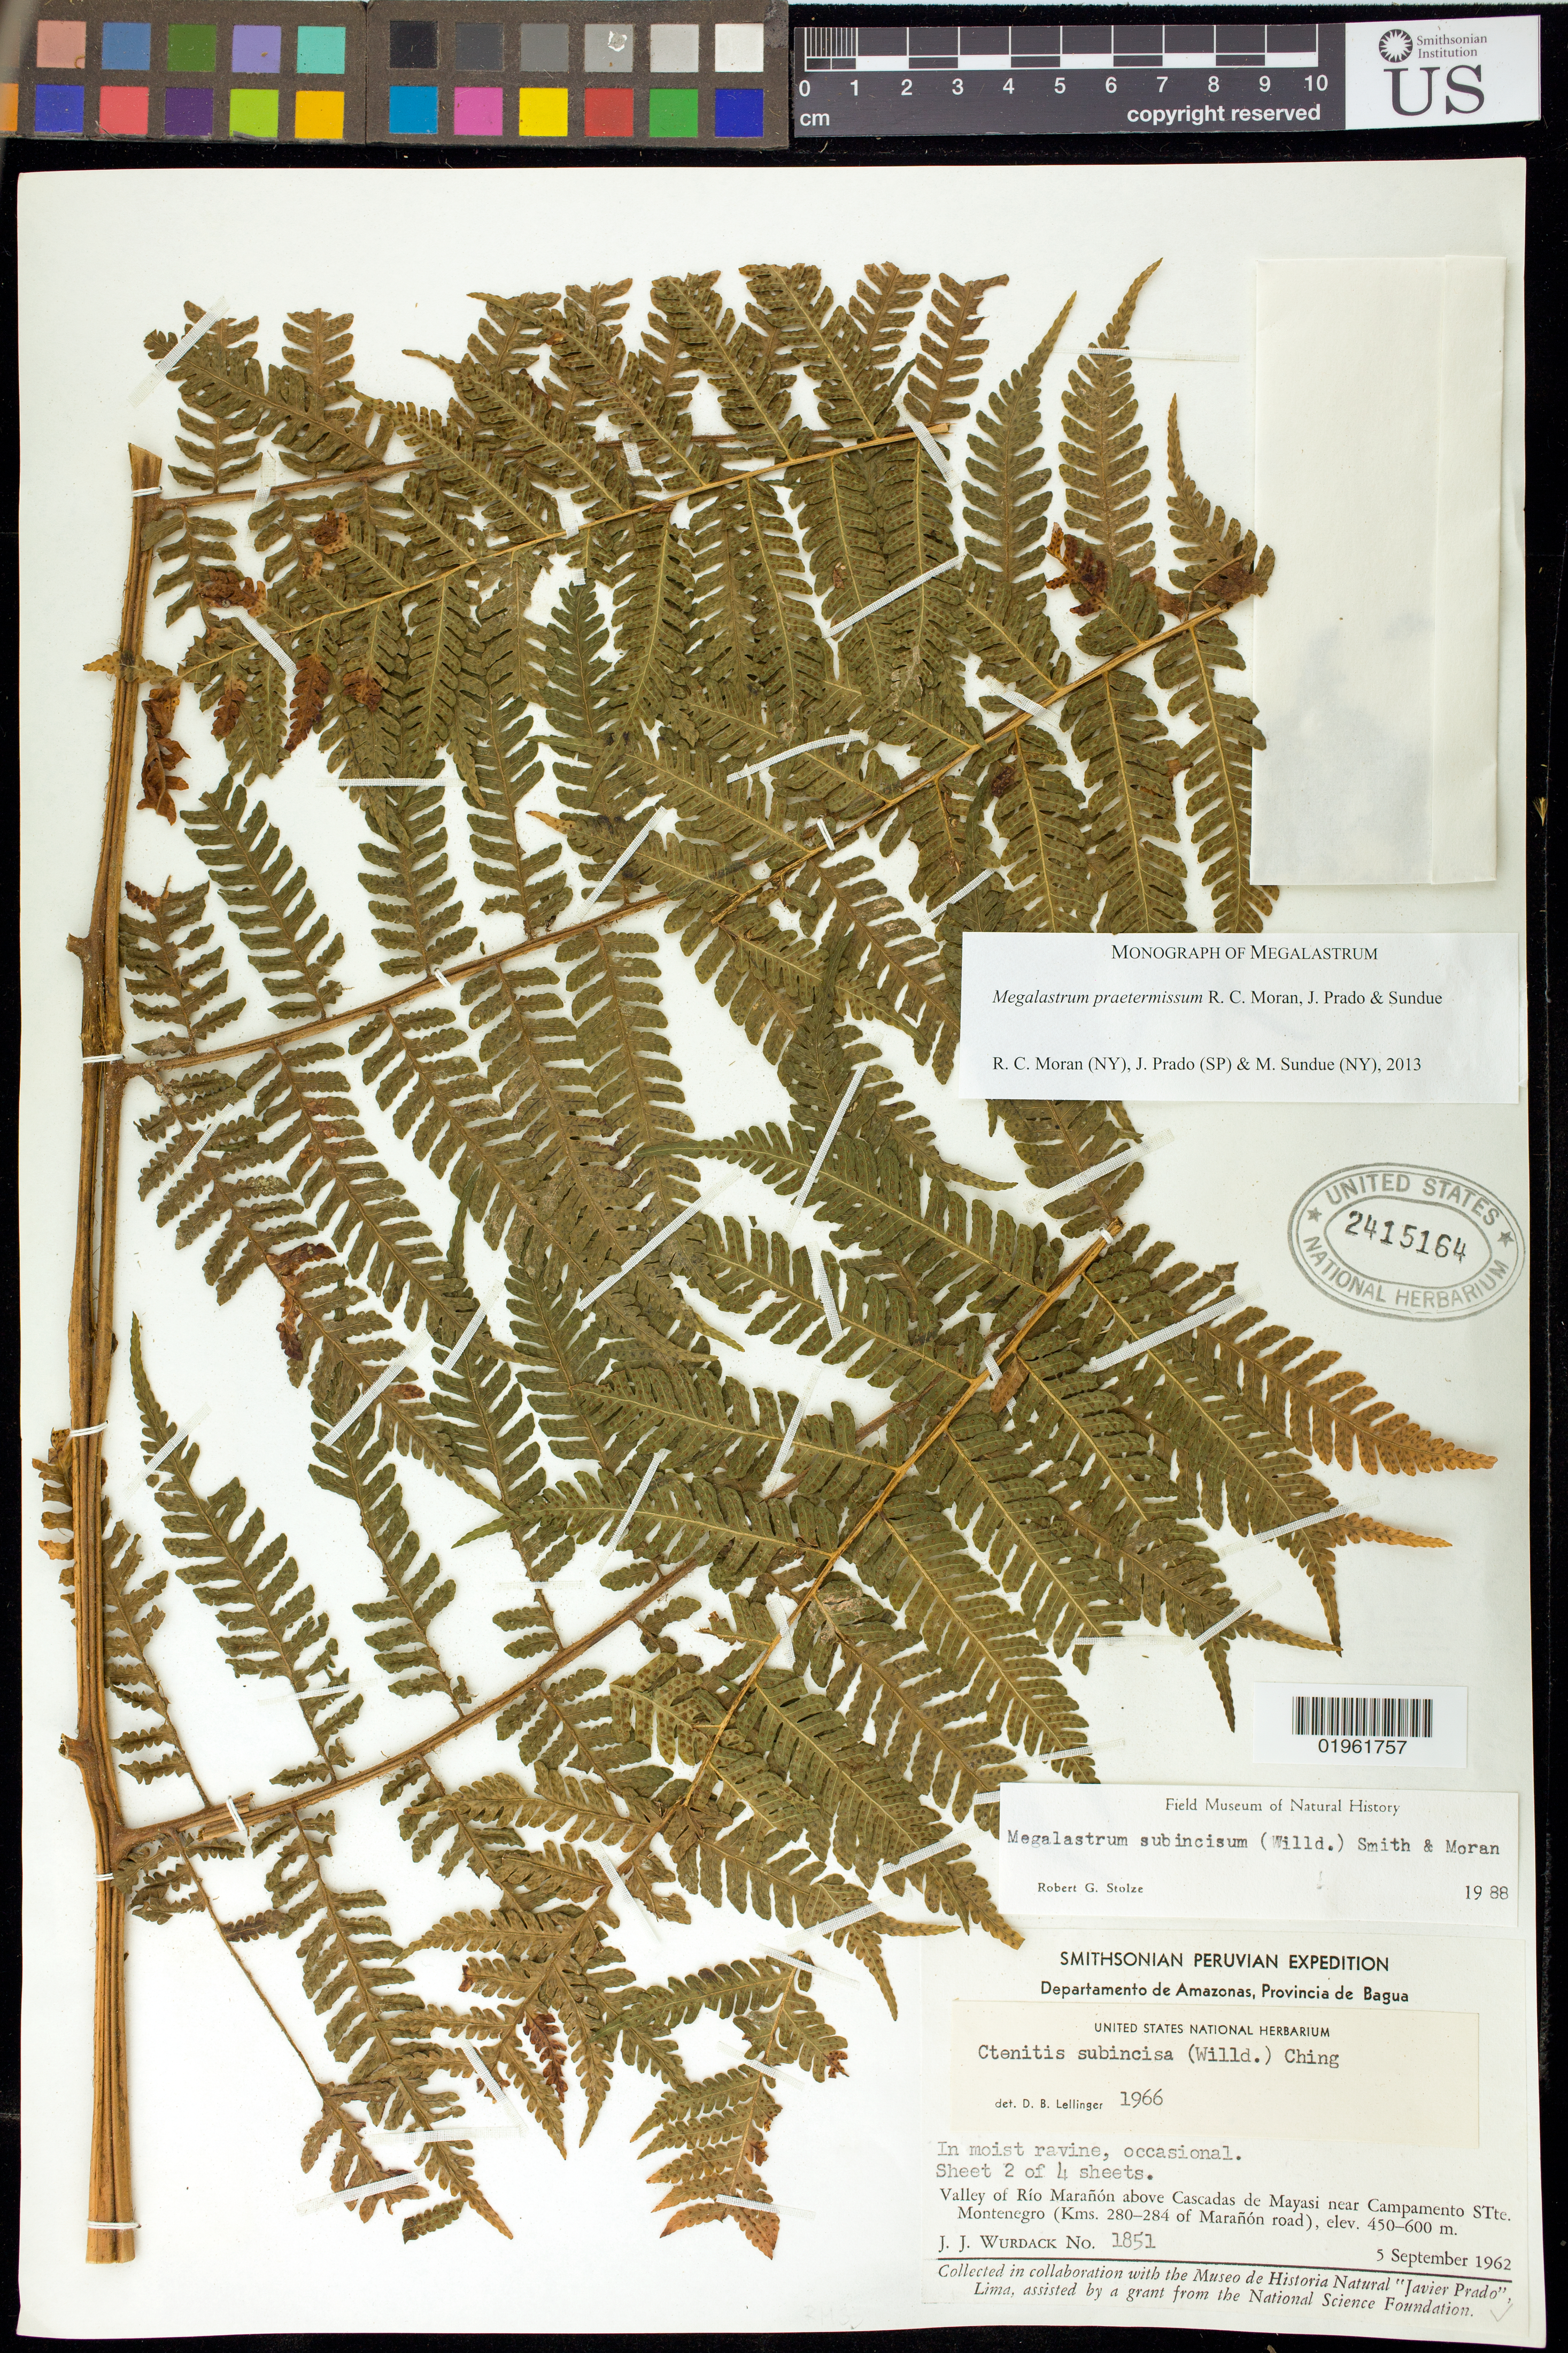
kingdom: Plantae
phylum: Tracheophyta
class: Polypodiopsida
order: Polypodiales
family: Dryopteridaceae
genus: Megalastrum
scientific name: Megalastrum praetermissum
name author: R.C. Moran et al.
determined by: Moran, R. C.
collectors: J. J. Wurdack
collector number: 1851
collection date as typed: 05 Sep 1962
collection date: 1962-09-05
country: Peru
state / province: Amazonas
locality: Prov. Bagua; Valley of Río Marañón above Cascadas de Mayasi near Campamento Stte. Montenegro (Kms. 280-284 of Marañón road)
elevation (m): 450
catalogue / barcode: US 2415164